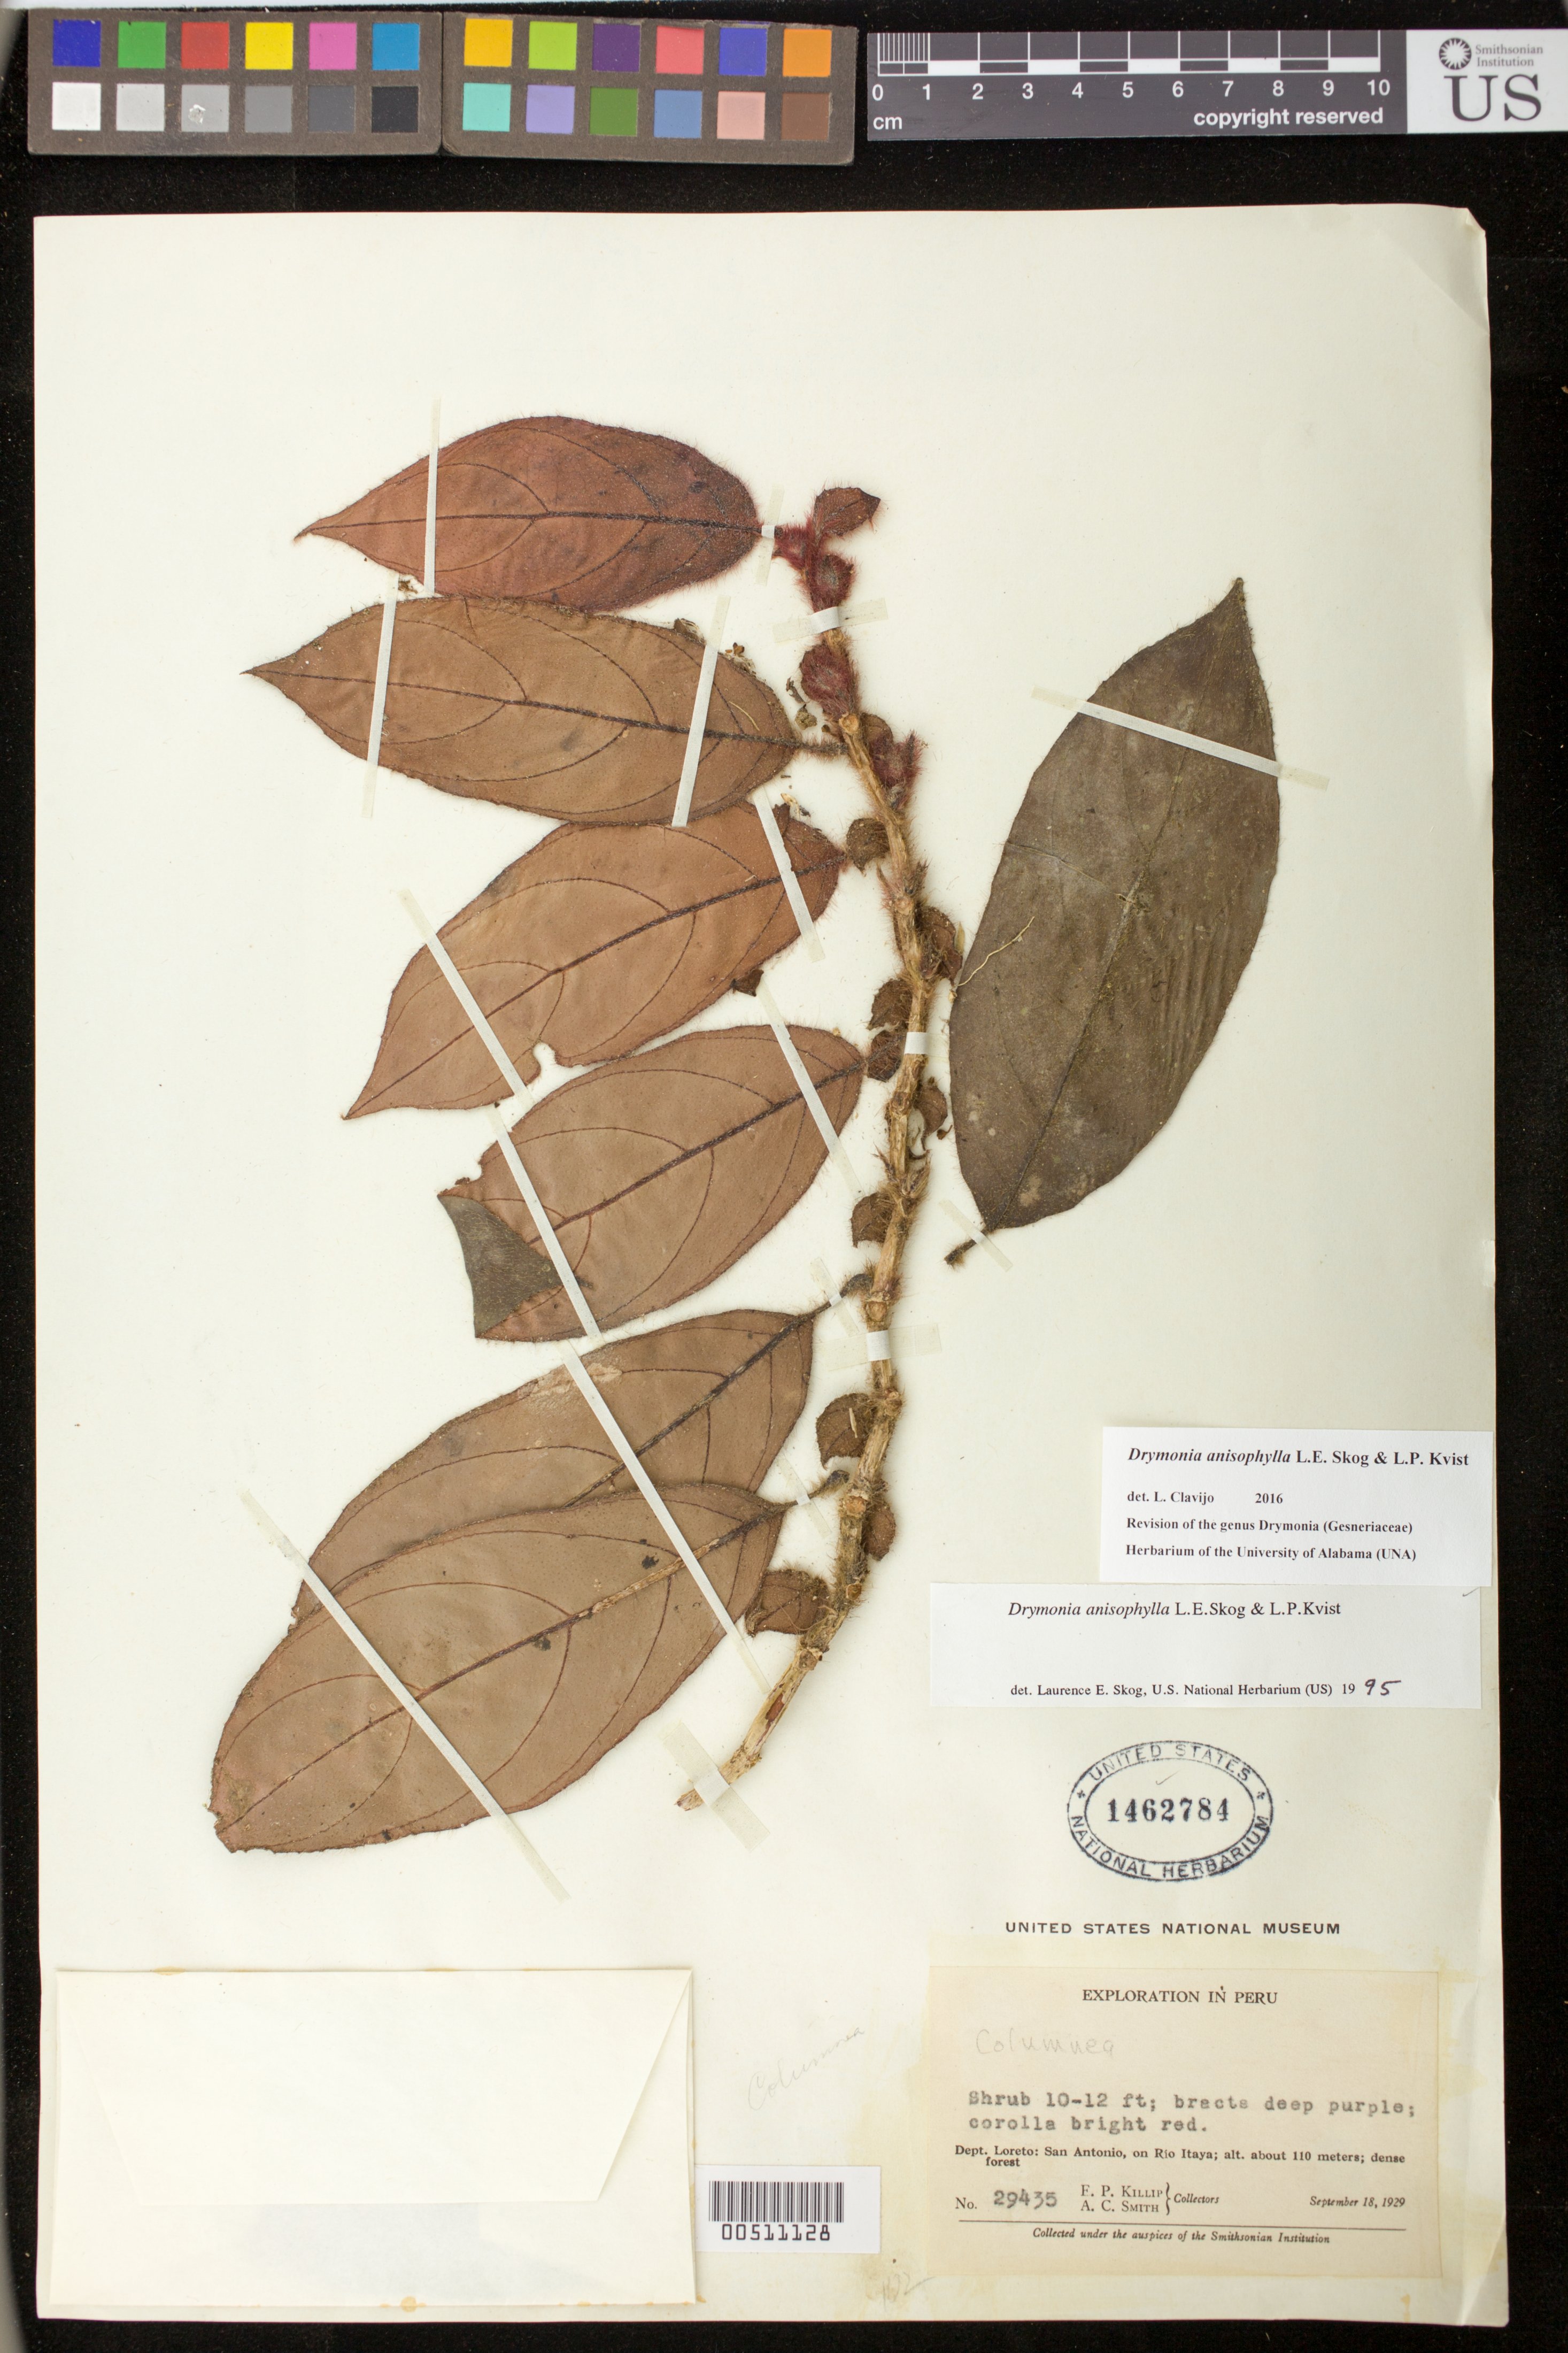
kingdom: Plantae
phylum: Tracheophyta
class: Magnoliopsida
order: Lamiales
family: Gesneriaceae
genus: Drymonia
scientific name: Drymonia anisophylla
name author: L.E. Skog & L.P. Kvist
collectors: E. P. Killip & A. C. Smith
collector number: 29435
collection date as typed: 18 Sep 1929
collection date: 1929-09-18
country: Peru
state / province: Loreto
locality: San Antonio, on Río Itaya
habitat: dense forest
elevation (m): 110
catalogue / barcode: US 1462784